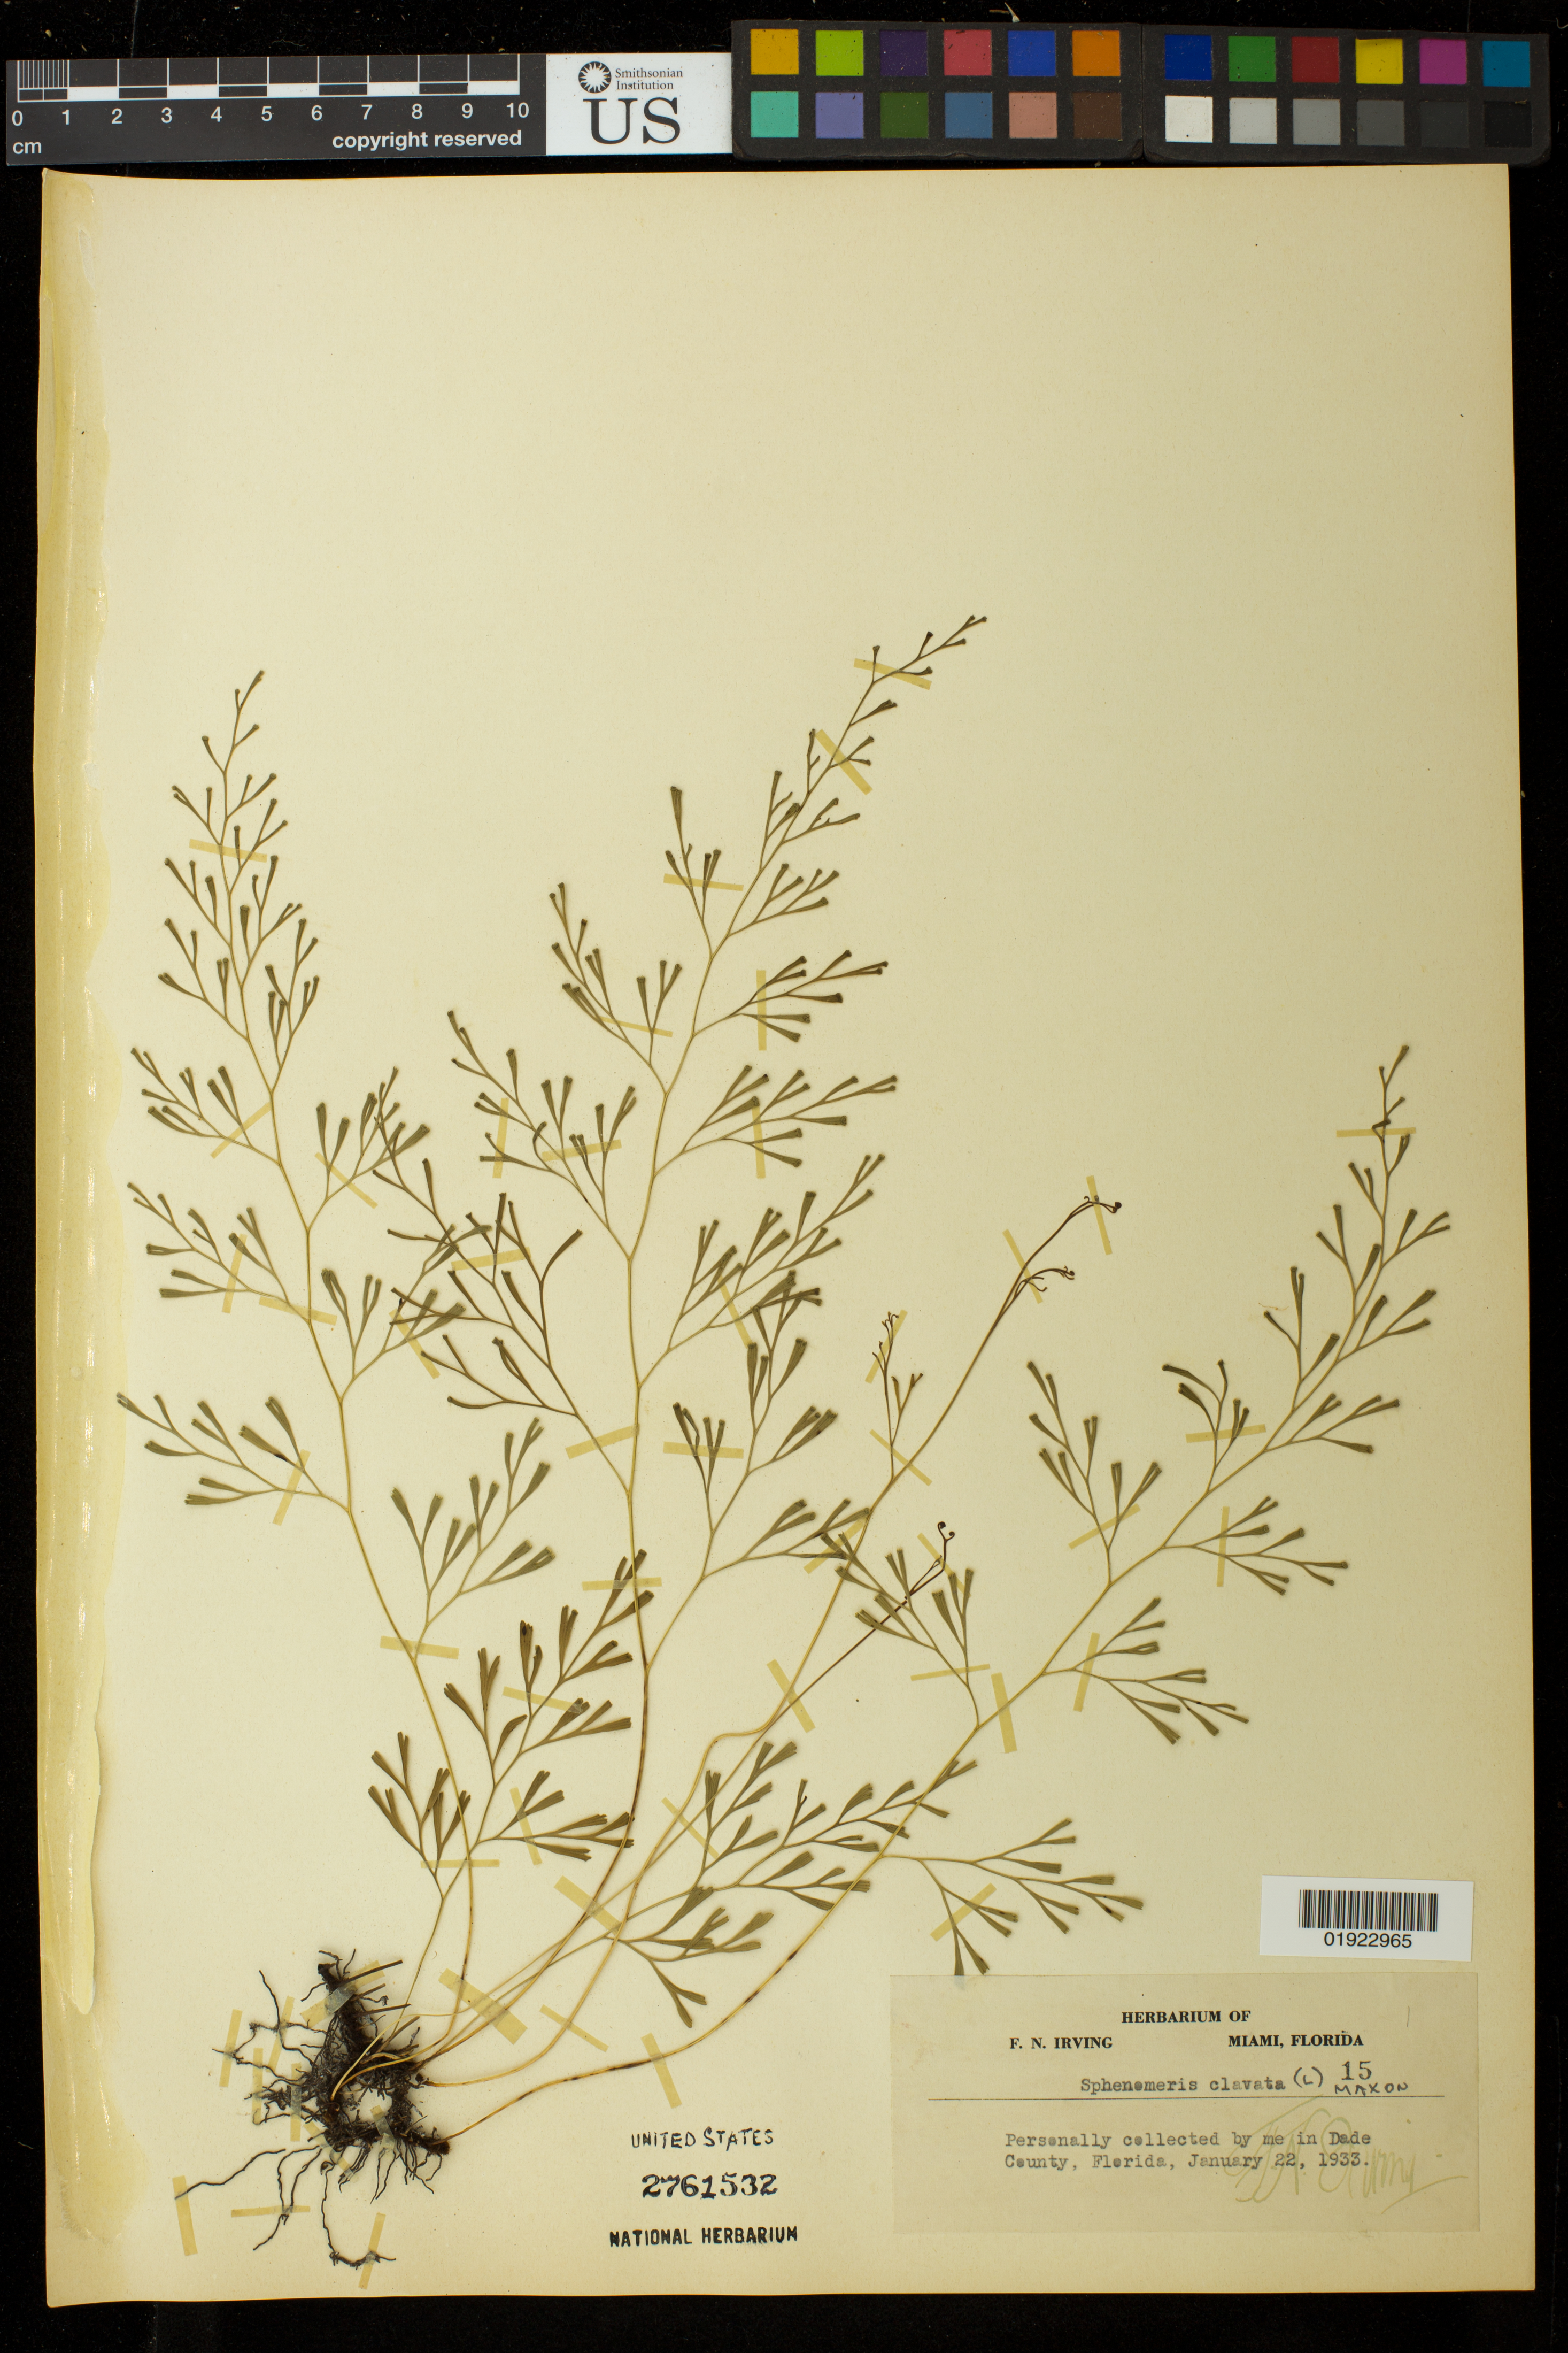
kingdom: Plantae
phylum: Tracheophyta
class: Polypodiopsida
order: Polypodiales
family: Lindsaeaceae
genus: Sphenomeris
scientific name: Sphenomeris clavata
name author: (L.) Maxon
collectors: F. Irving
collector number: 15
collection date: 1933-01-22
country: United States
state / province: Florida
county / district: Dade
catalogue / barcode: US 2761532